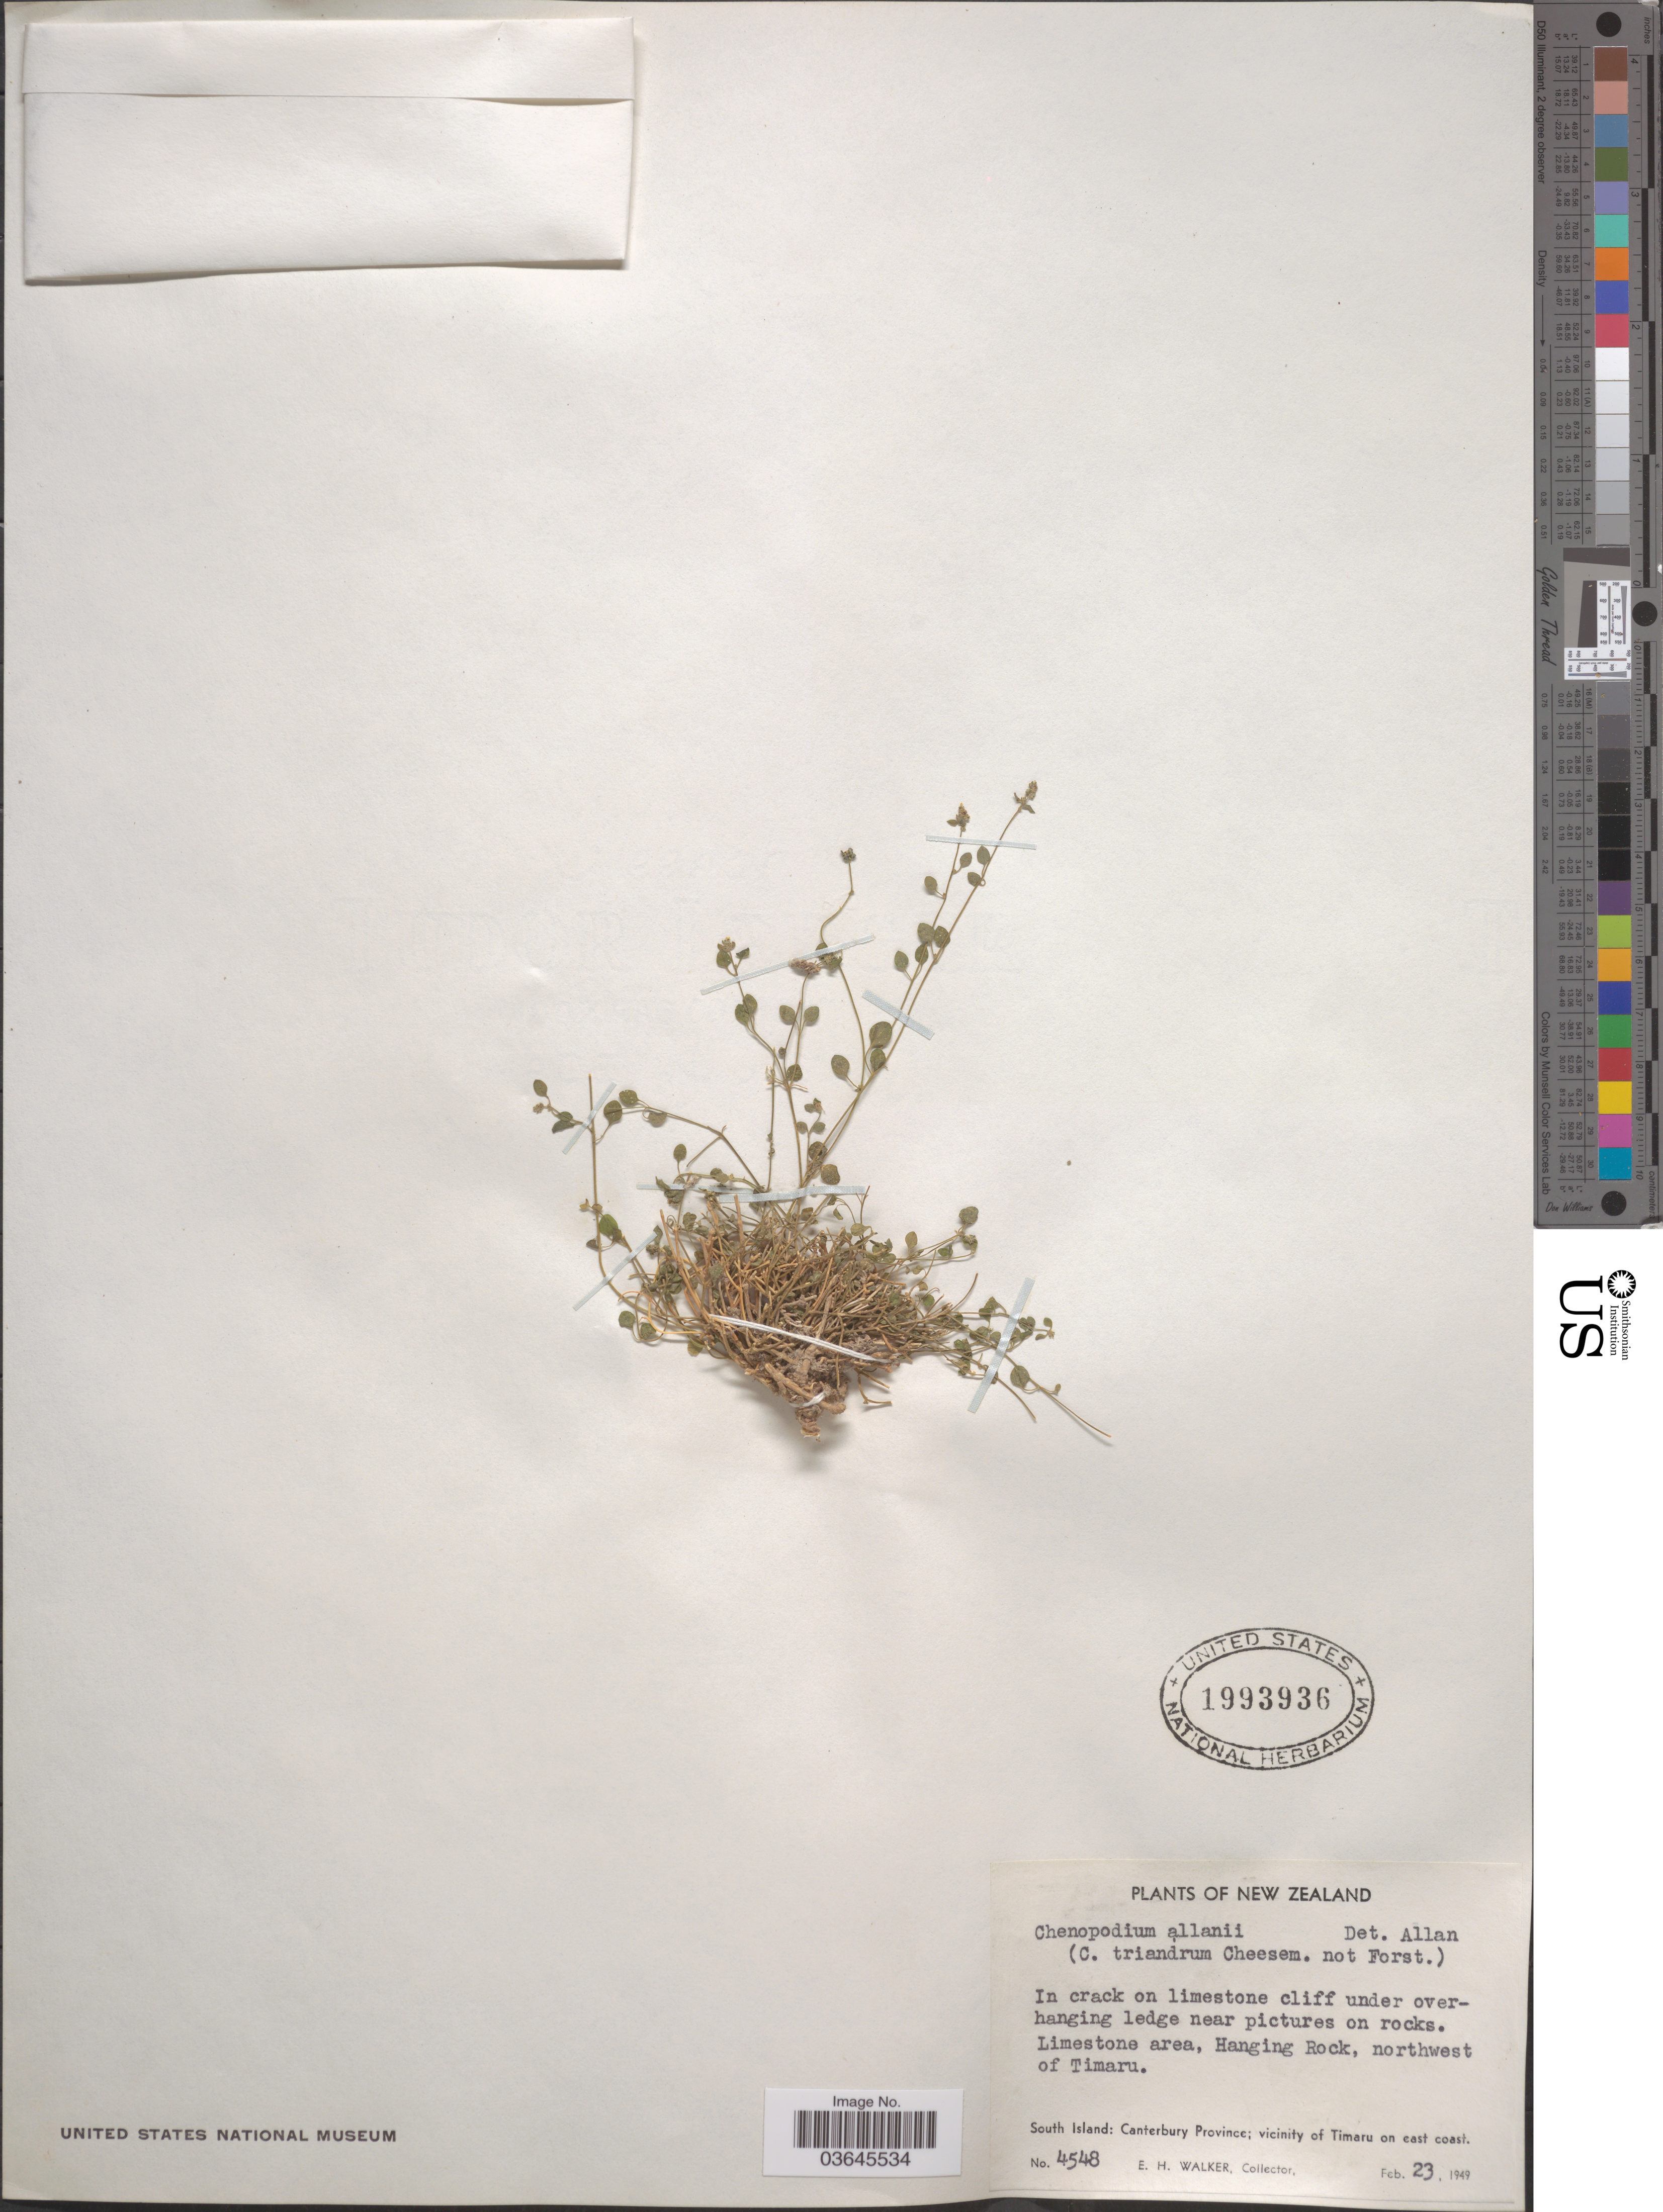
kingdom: Plantae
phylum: Tracheophyta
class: Magnoliopsida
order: Caryophyllales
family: Amaranthaceae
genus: Chenopodium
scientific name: Chenopodium allanii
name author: Aellen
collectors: E. H. Walker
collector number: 4548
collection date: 1949-02-23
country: New Zealand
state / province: Canterbury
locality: Limestone area, Hanging Rock, northwest of Timaru. South Island: Canterbury Province; vicinity of Timaru on east coast.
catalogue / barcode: US 1993936